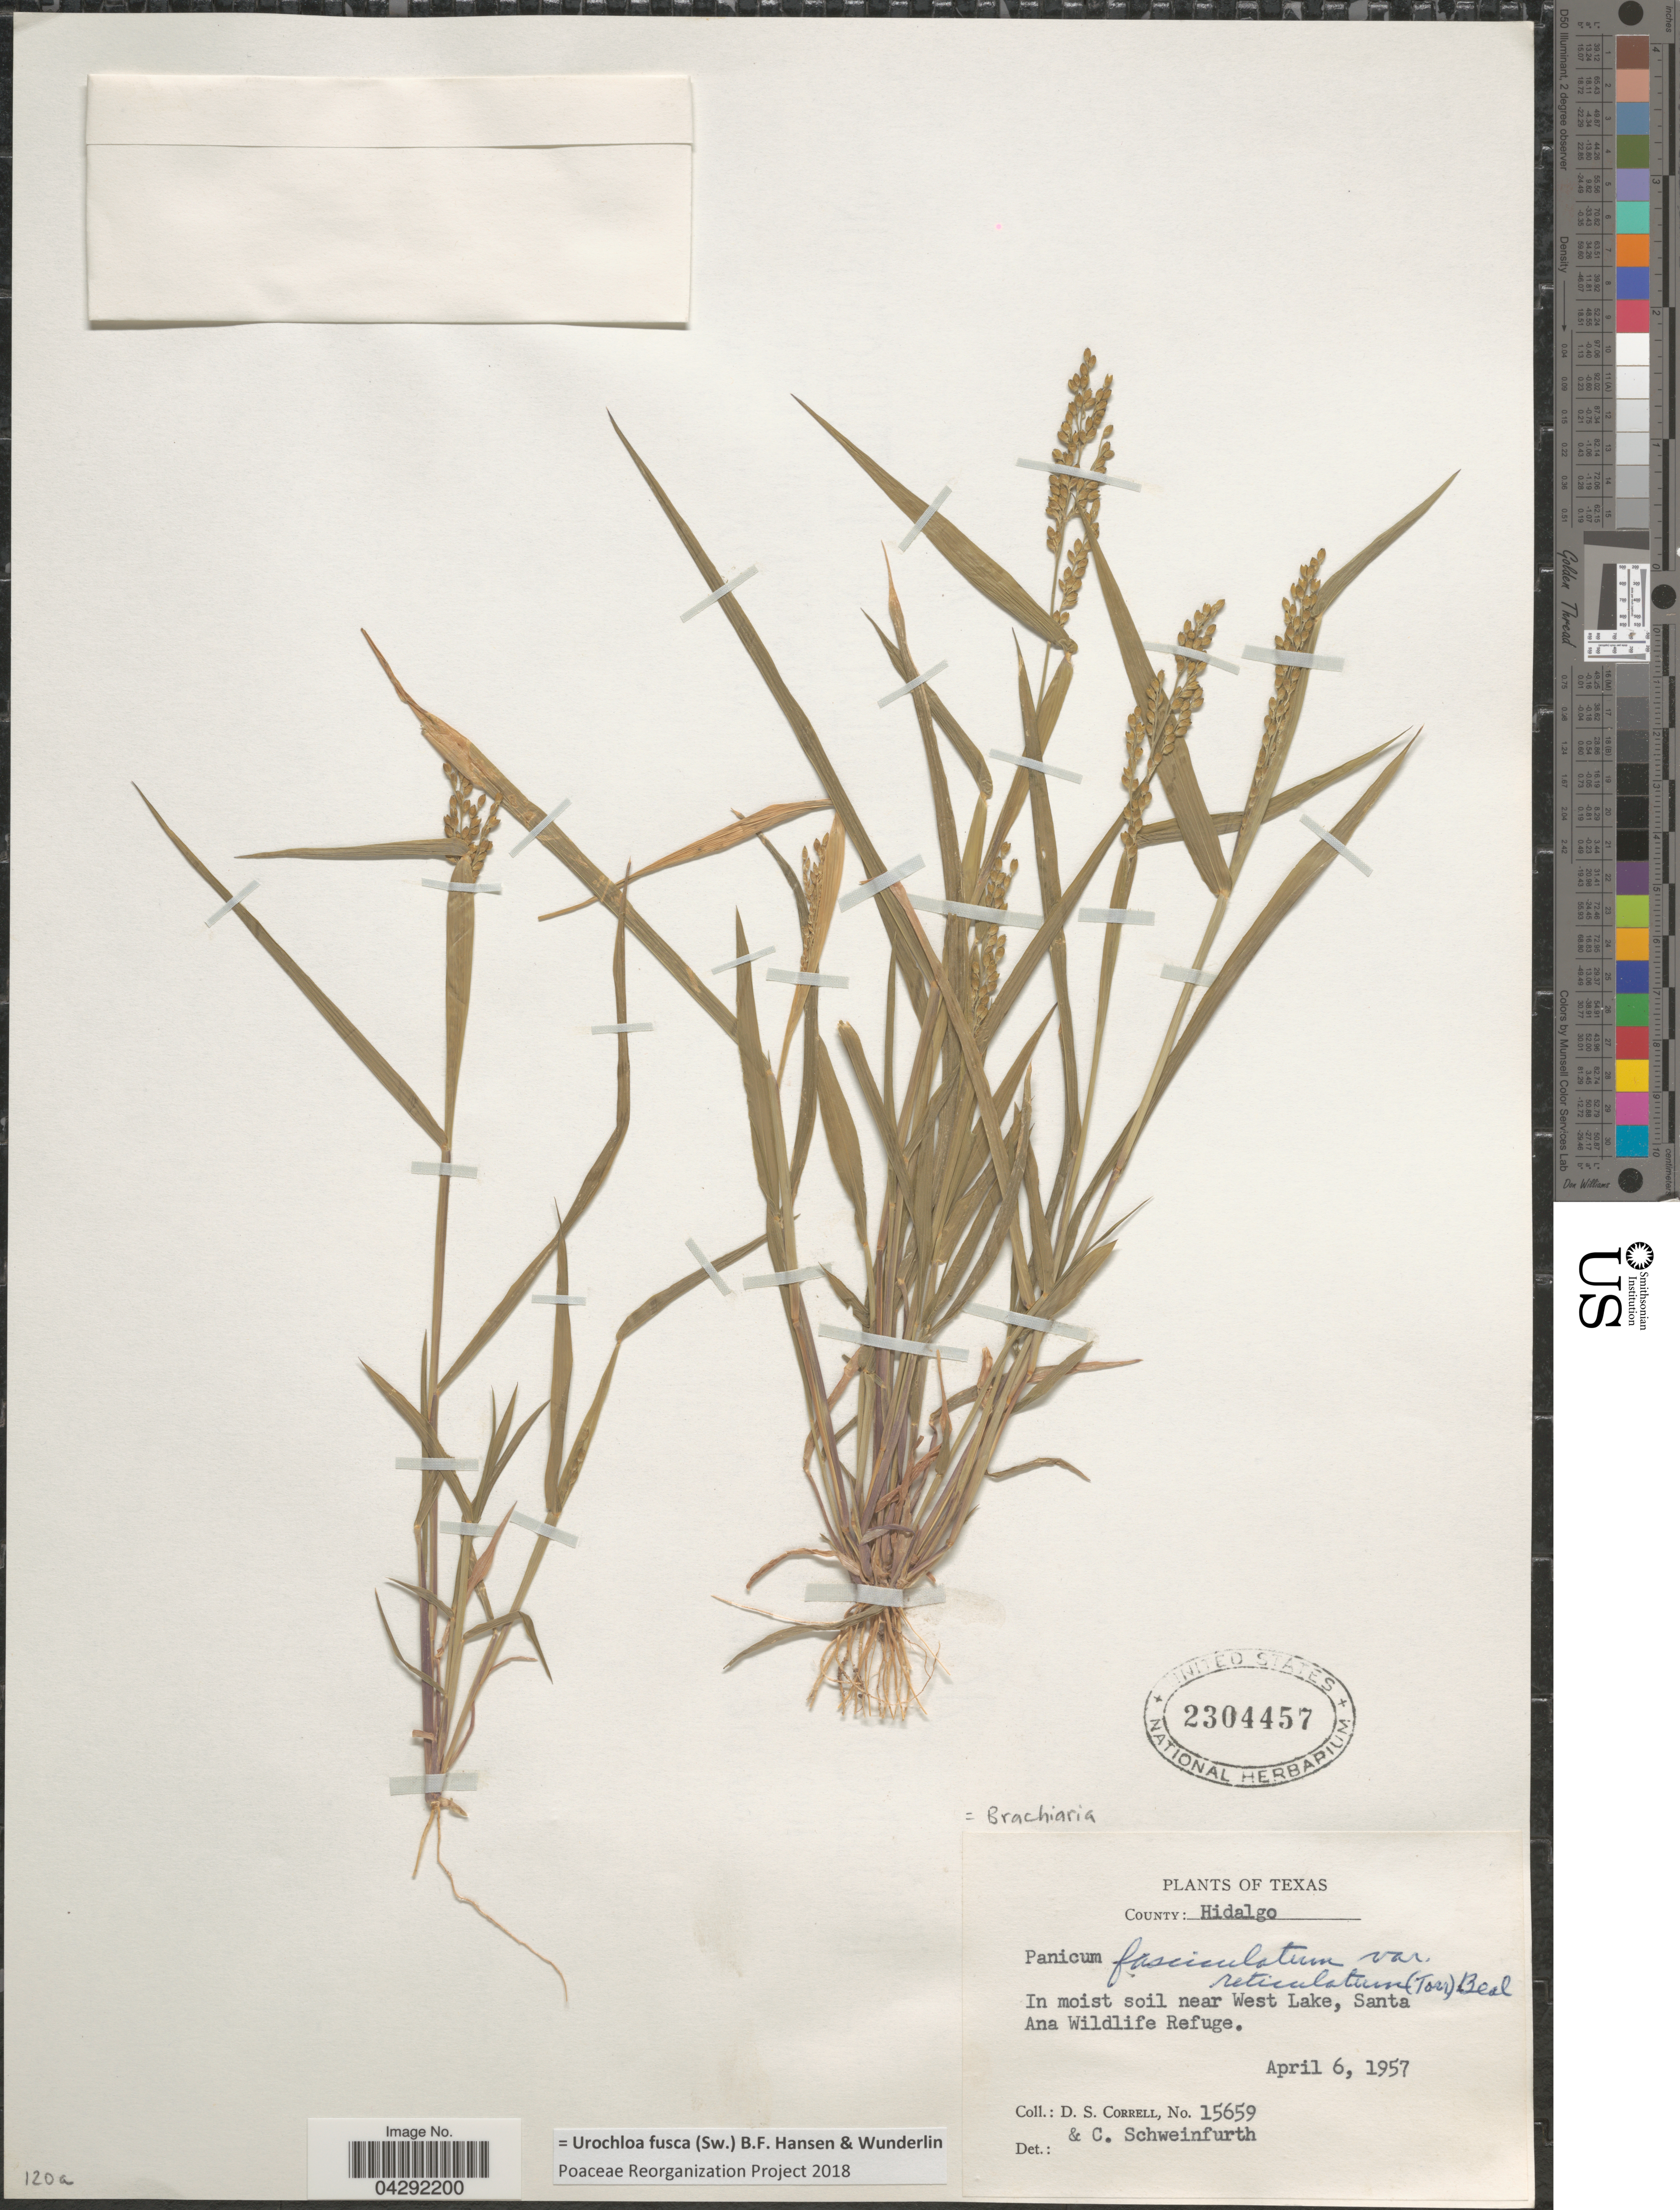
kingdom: Plantae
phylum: Tracheophyta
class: Liliopsida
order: Poales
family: Poaceae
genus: Urochloa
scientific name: Urochloa fusca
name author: (Sw.) B.F. Hansen & Wunderlin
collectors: D. S. Correll & C. Schweinfurth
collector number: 15659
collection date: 1957-04-06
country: United States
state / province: Texas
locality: County: Hidalgo. In moist soil near West Lake, Santa Ana Wildlife Refuge.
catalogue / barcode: US 2304457